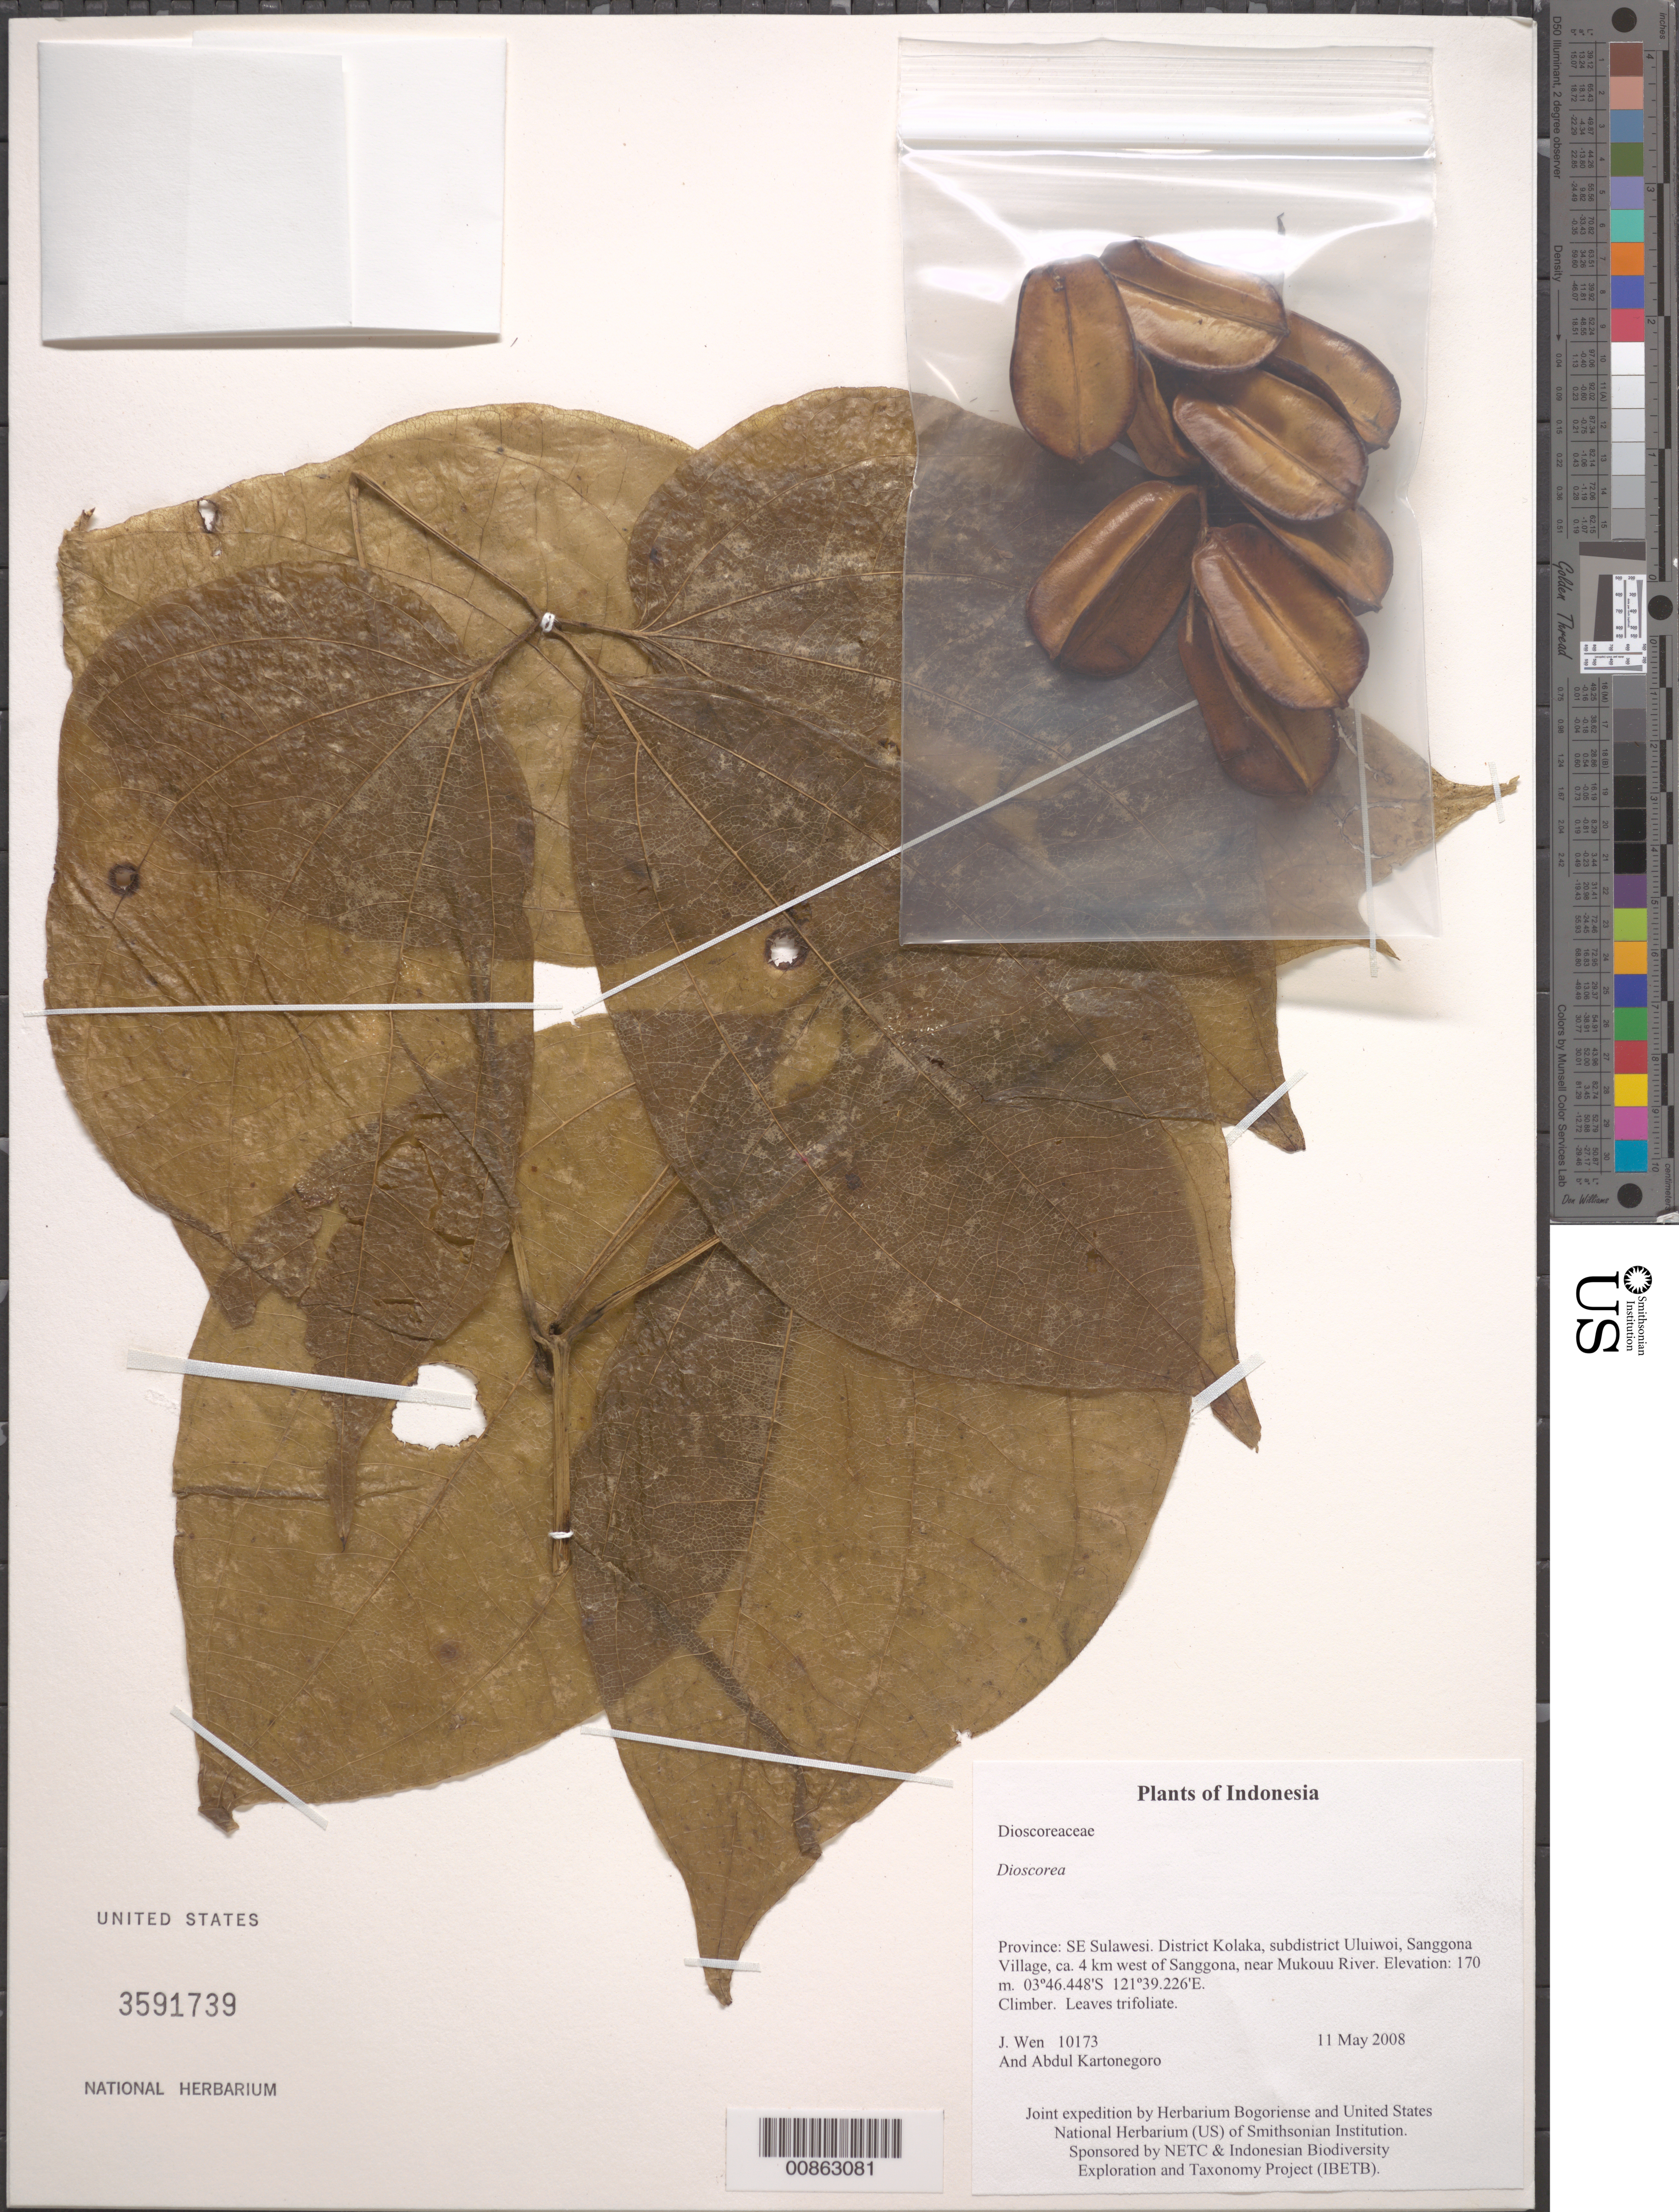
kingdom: Plantae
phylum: Tracheophyta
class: Liliopsida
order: Dioscoreales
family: Dioscoreaceae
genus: Dioscorea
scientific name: Dioscorea sp.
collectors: J. Wen & A. Kartonegoro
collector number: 10173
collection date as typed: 11 May 2008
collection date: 2008-05-11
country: Indonesia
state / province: Sulawesi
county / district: Sulawesi Tenggara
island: Sulawesi [Celebes]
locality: District Kolaka, subdistrict Uluiwoi, Sanggona Village, ca. 4 km west of Sanggona, near Mukouu River.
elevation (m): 170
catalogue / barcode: US 3591739